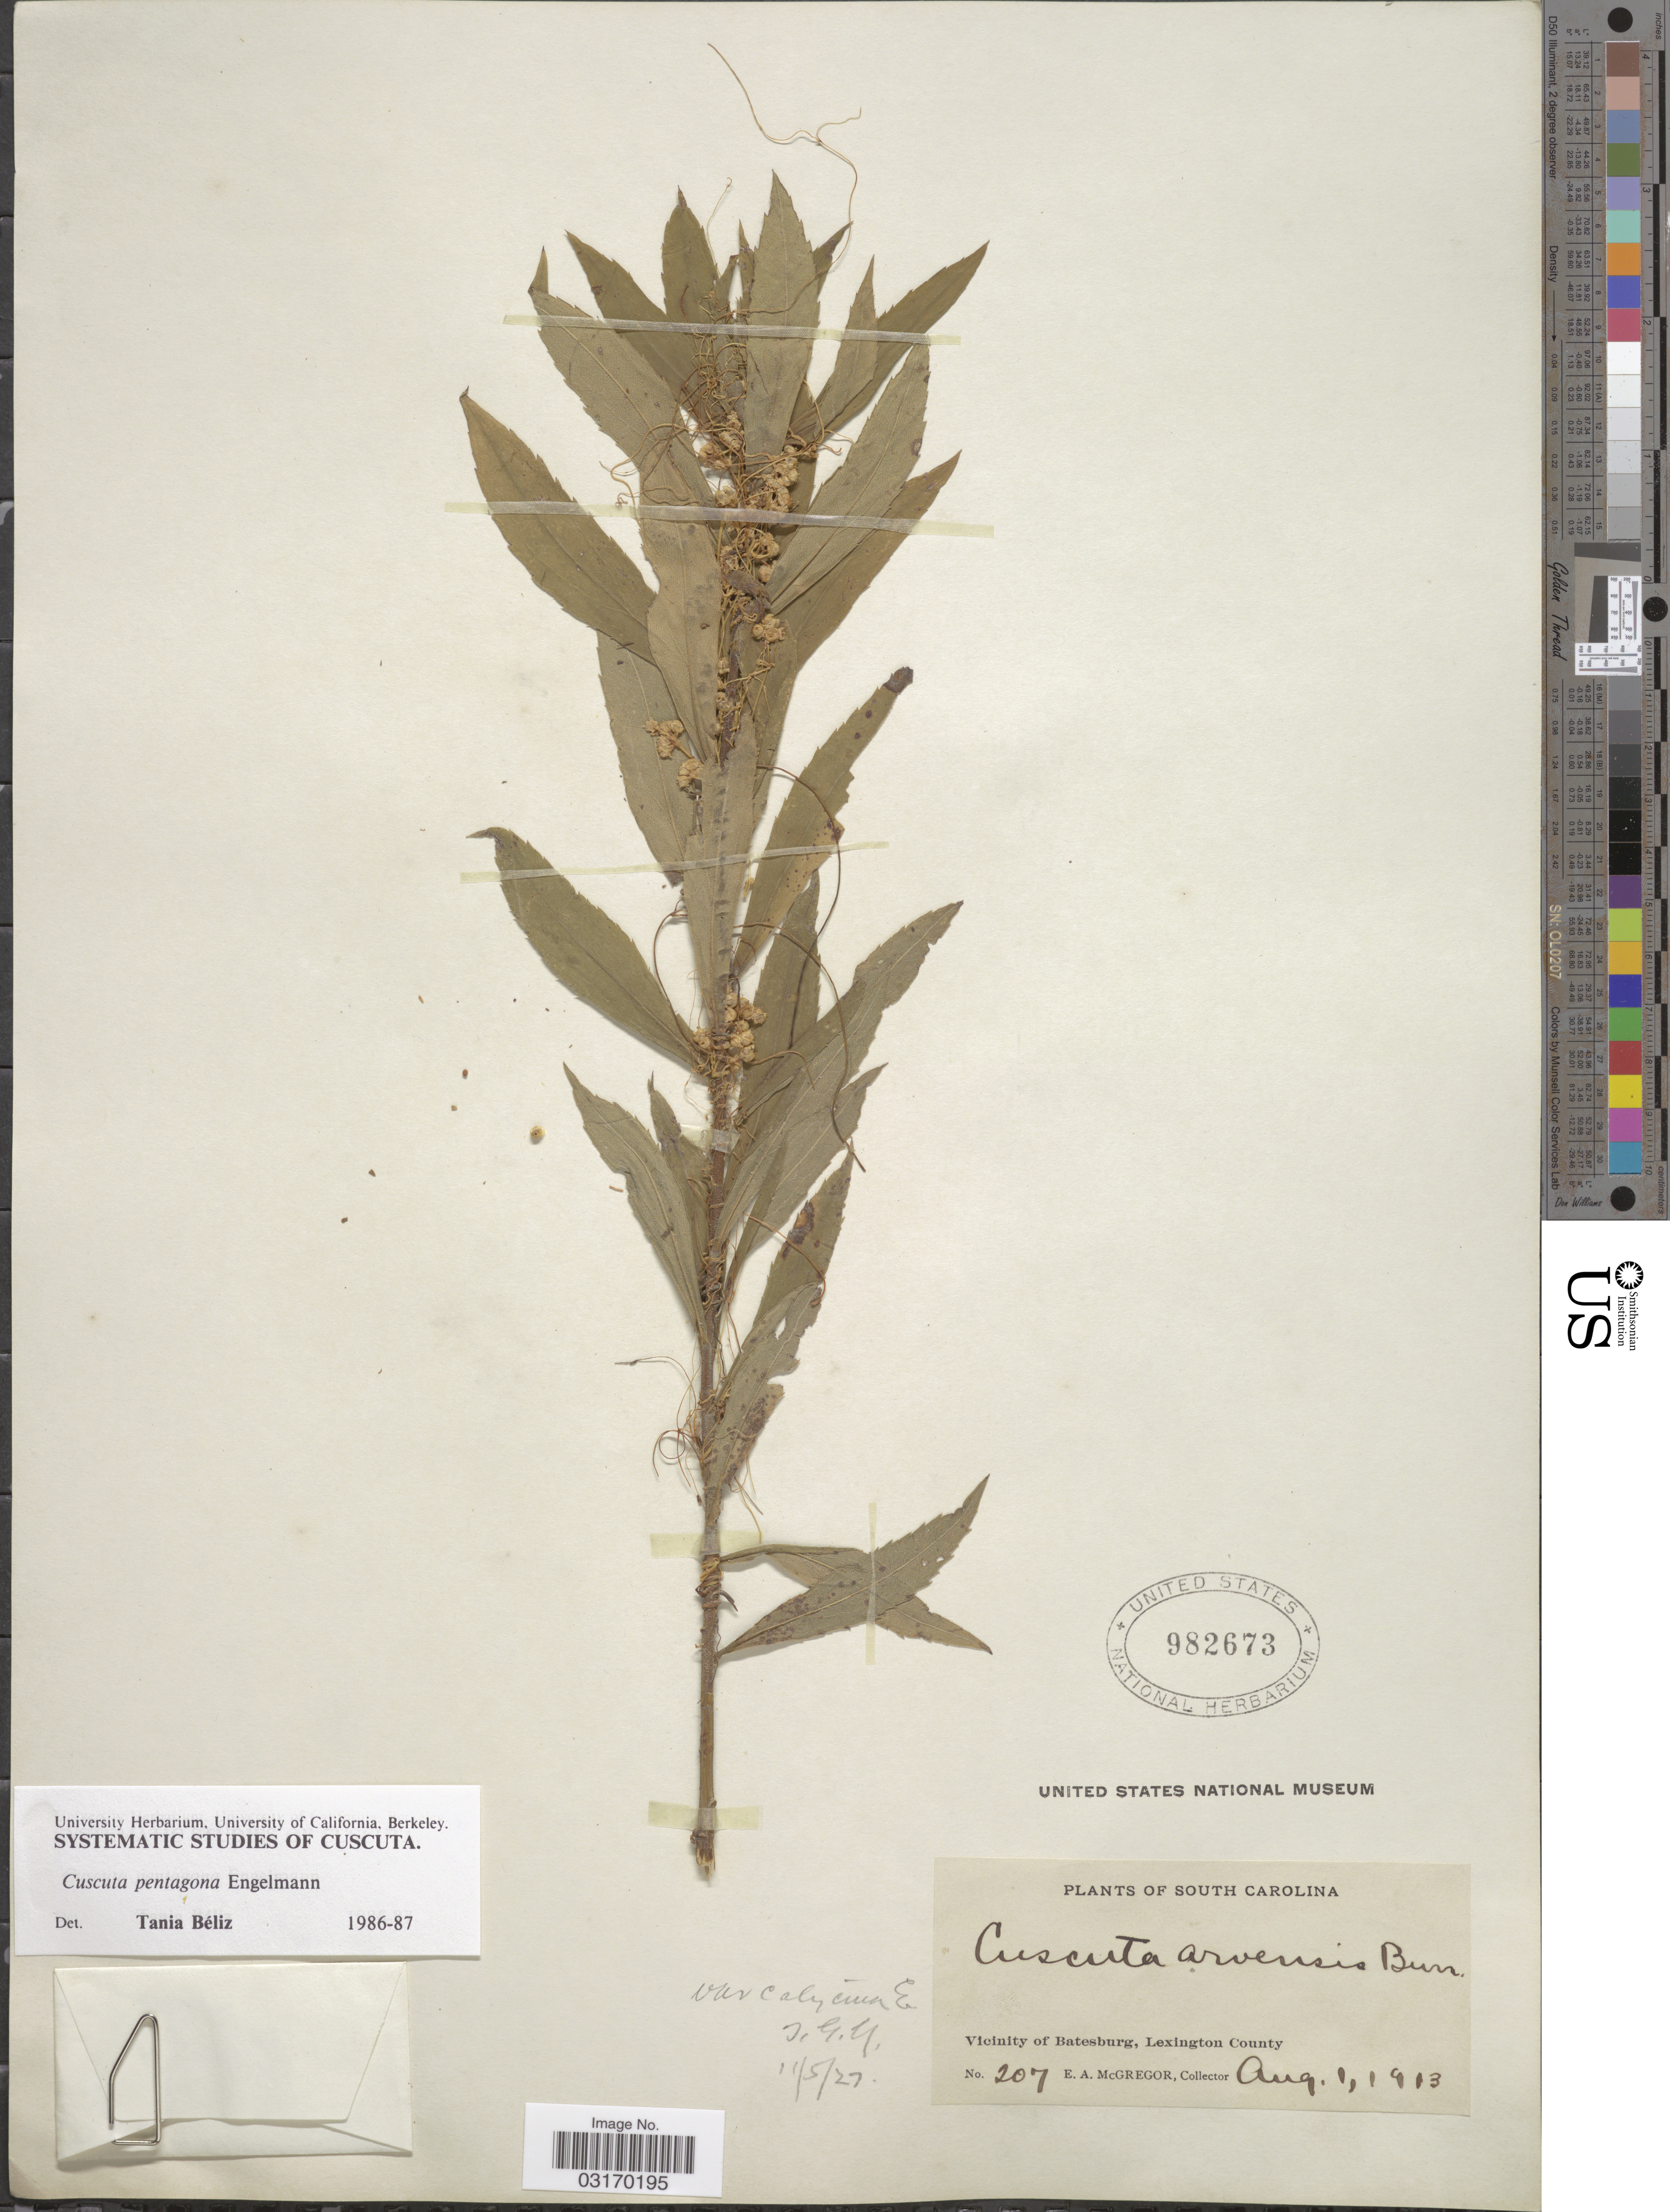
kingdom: Plantae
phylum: Tracheophyta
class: Magnoliopsida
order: Solanales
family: Convolvulaceae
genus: Cuscuta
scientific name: Cuscuta pentagona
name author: Engelm.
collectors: E. A. McGregor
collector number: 207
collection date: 1913-08-01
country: United States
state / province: South Carolina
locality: Vicinity of Batesburg, Lexington County.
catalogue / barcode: US 982673